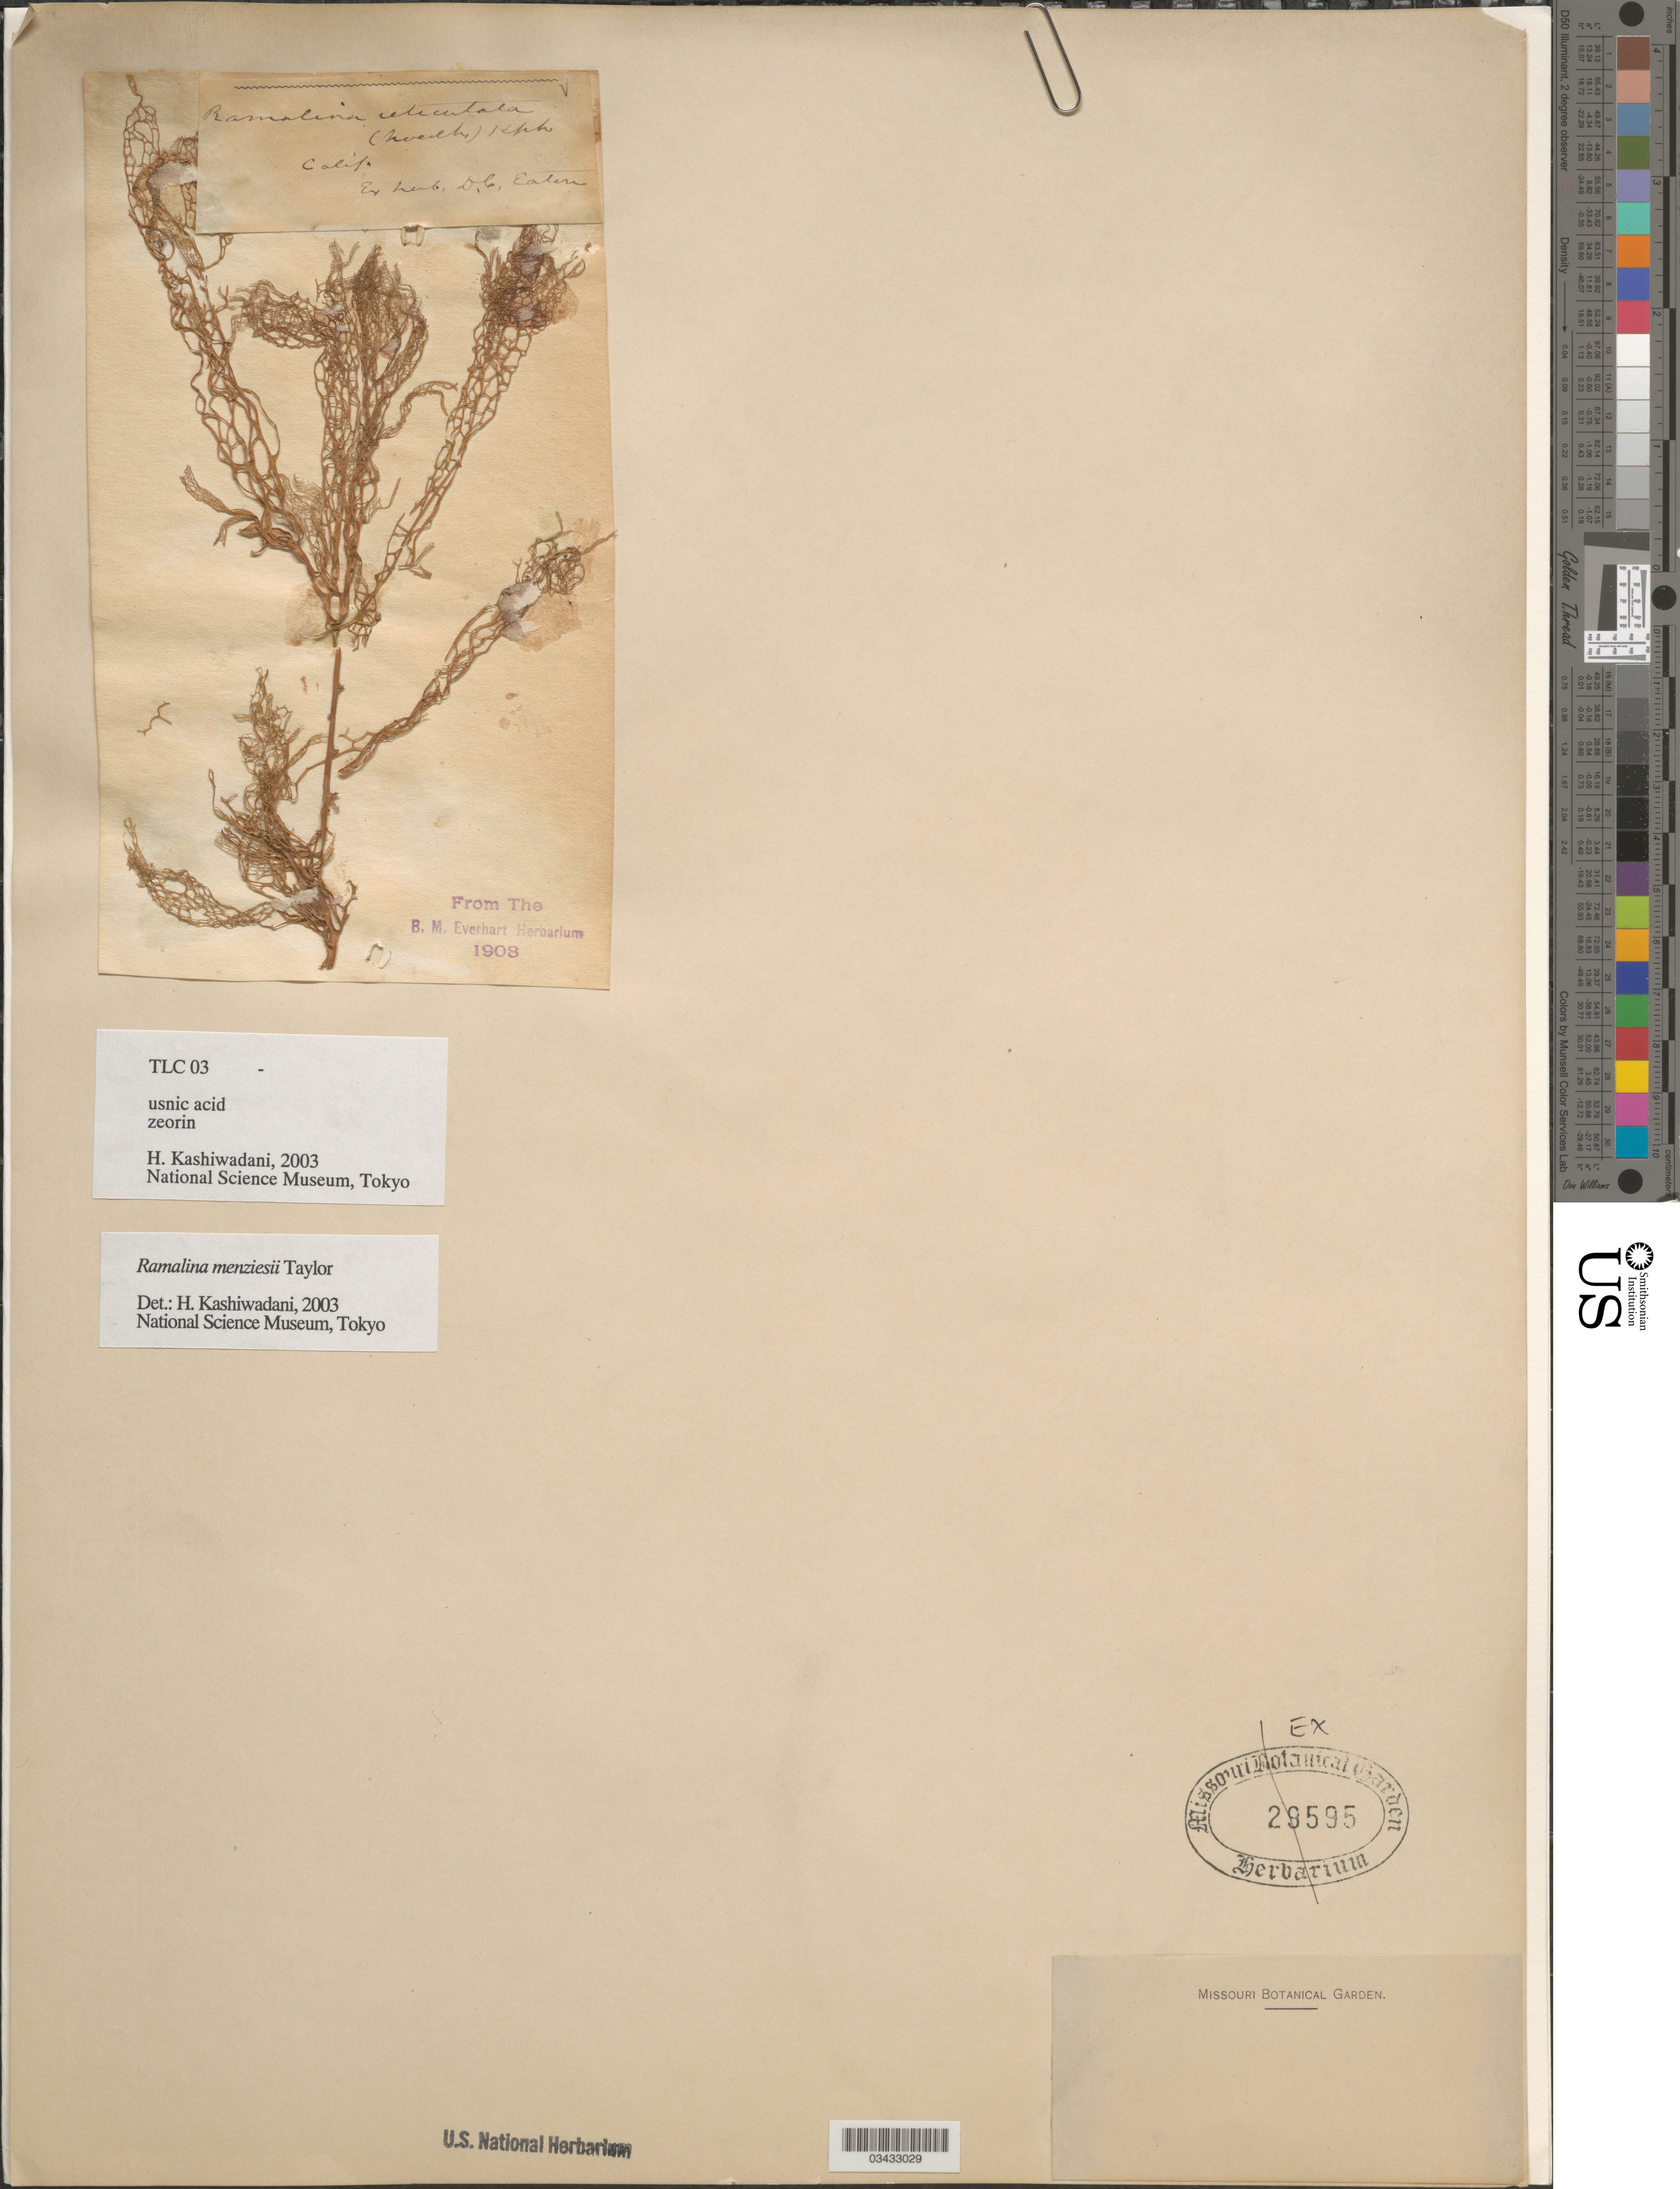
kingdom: Fungi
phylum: Ascomycota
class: Lecanoromycetes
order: Lecanorales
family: Ramalinaceae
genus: Ramalina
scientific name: Ramalina menziesii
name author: T. Taylor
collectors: D. Eaton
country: United States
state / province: California